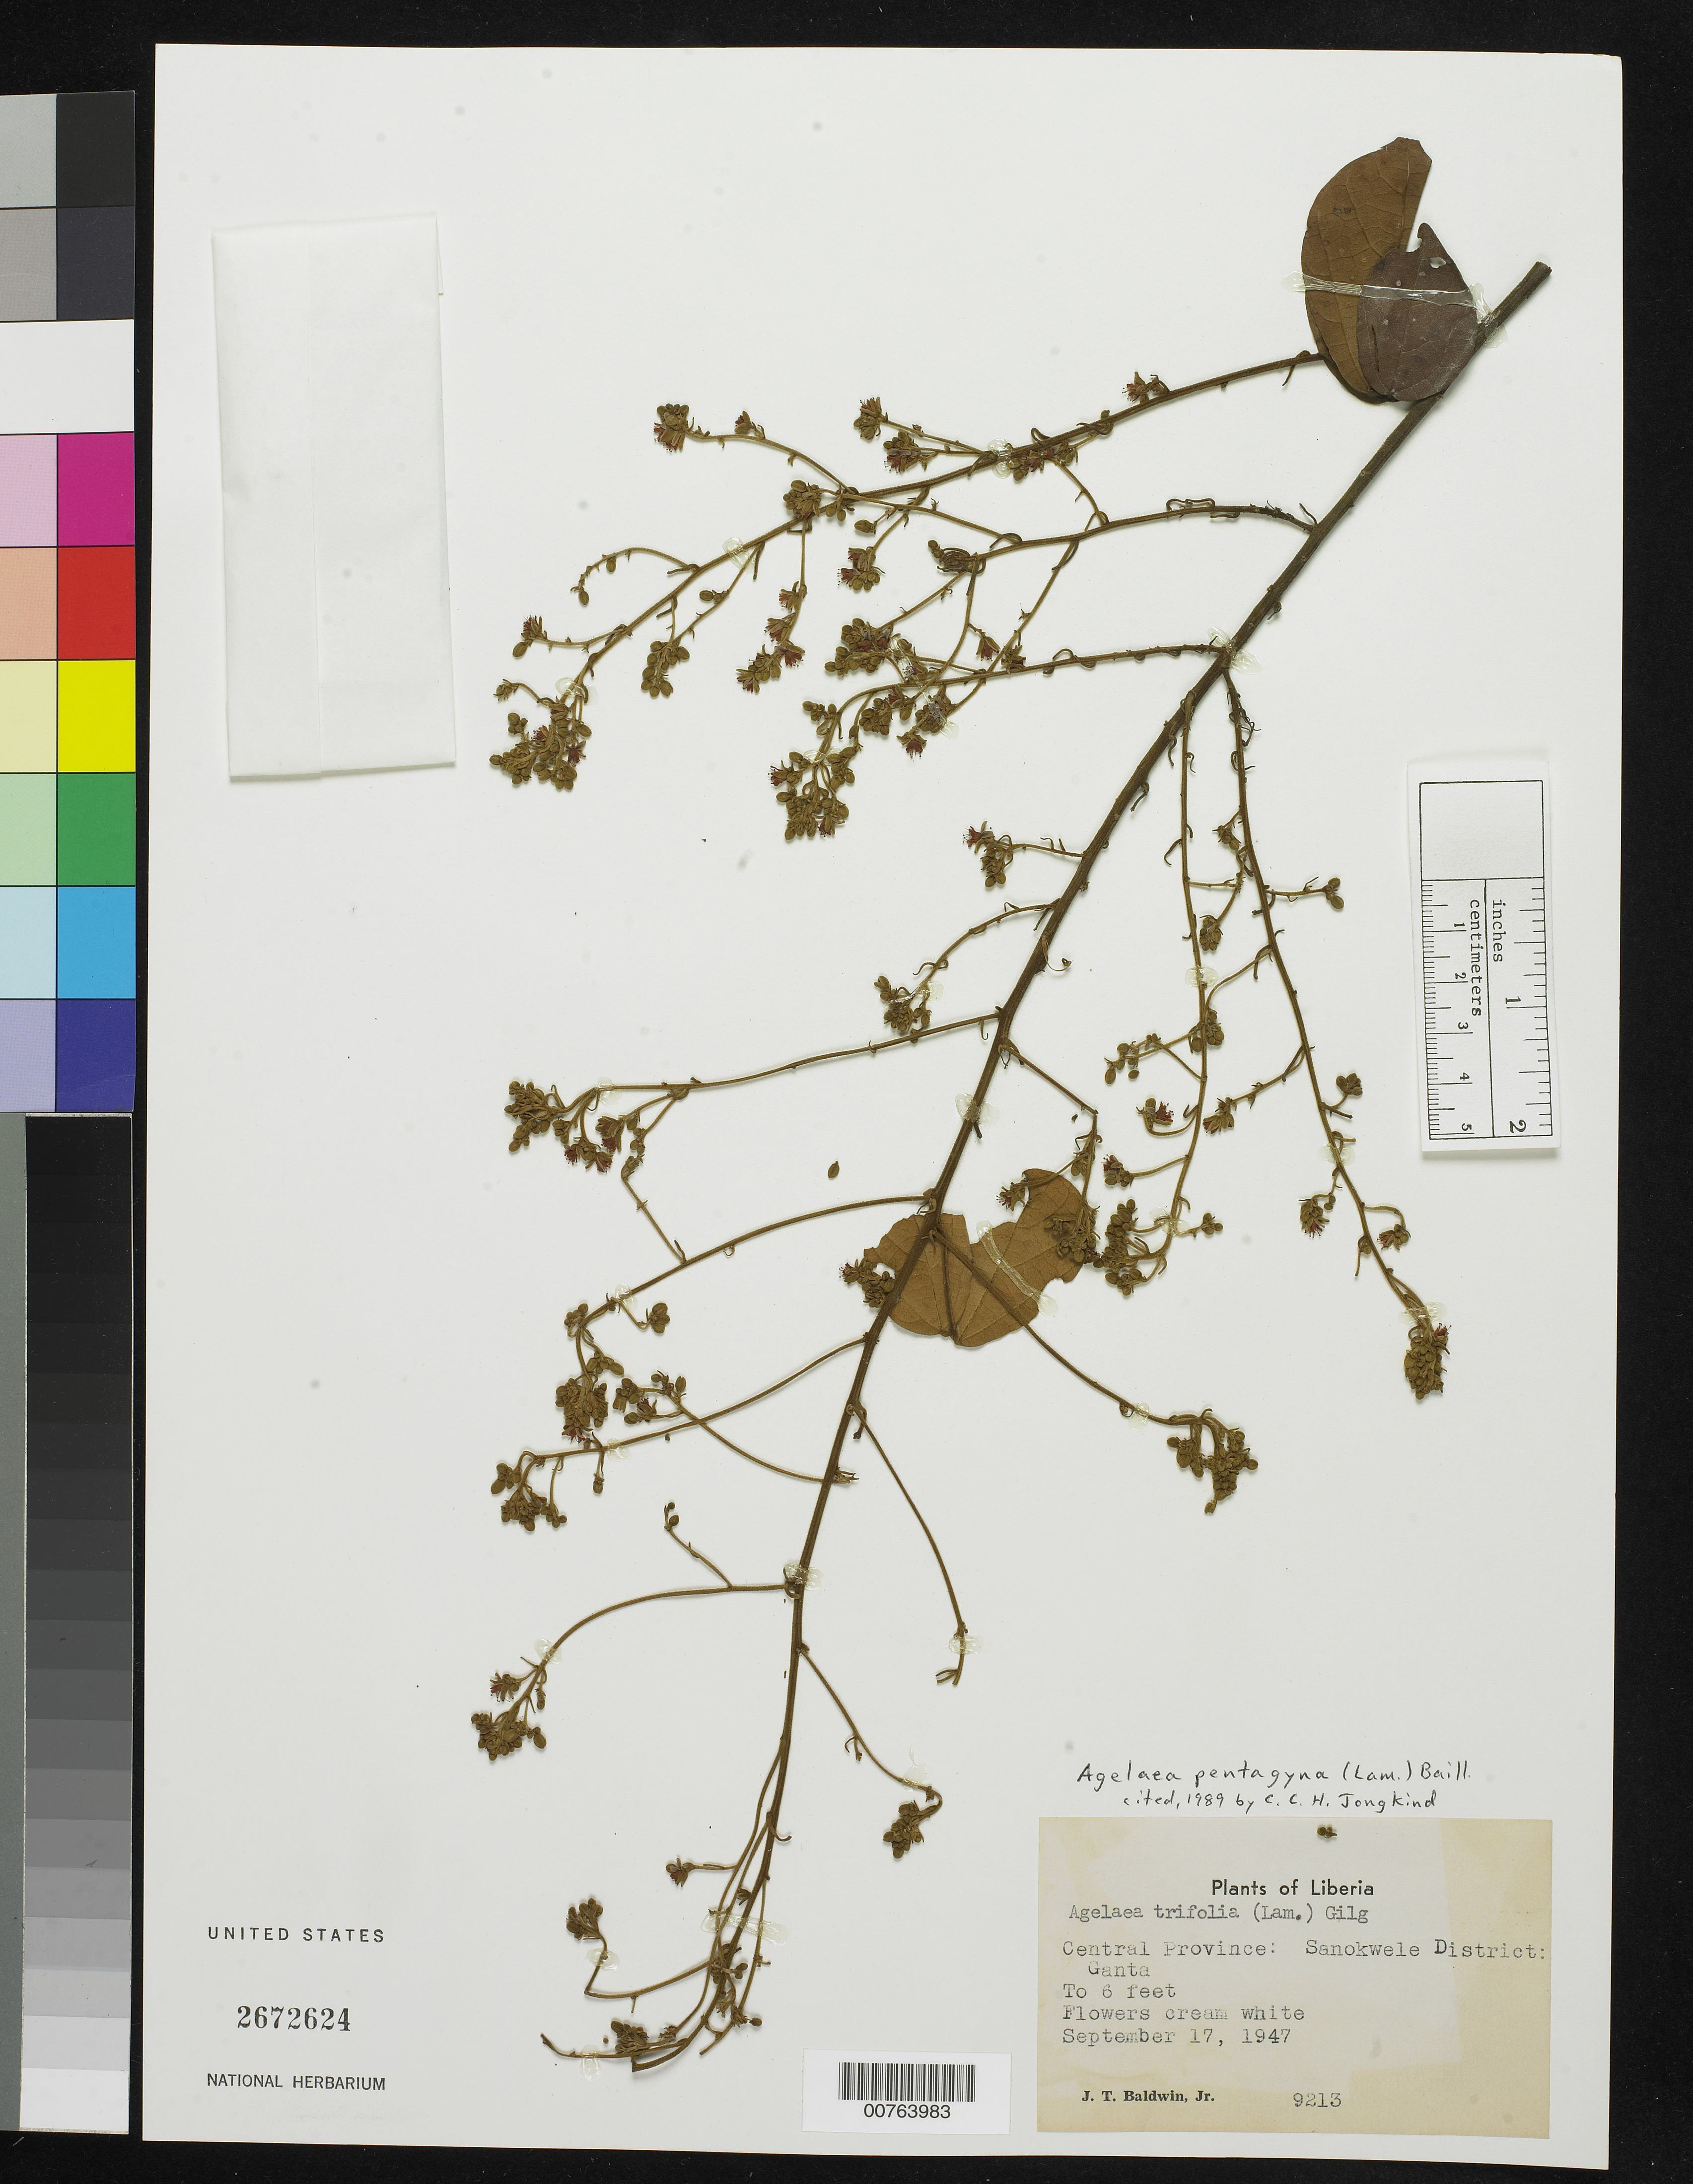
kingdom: Plantae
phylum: Tracheophyta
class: Magnoliopsida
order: Oxalidales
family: Connaraceae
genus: Agelaea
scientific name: Agelaea pentagyna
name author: (Lam.) Baill.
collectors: J. T. Baldwin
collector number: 9213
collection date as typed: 17 Sep 1947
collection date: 1947-09-17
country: Liberia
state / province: Nimba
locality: Central Province: Sanokwele District, Ganta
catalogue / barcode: US 2672624